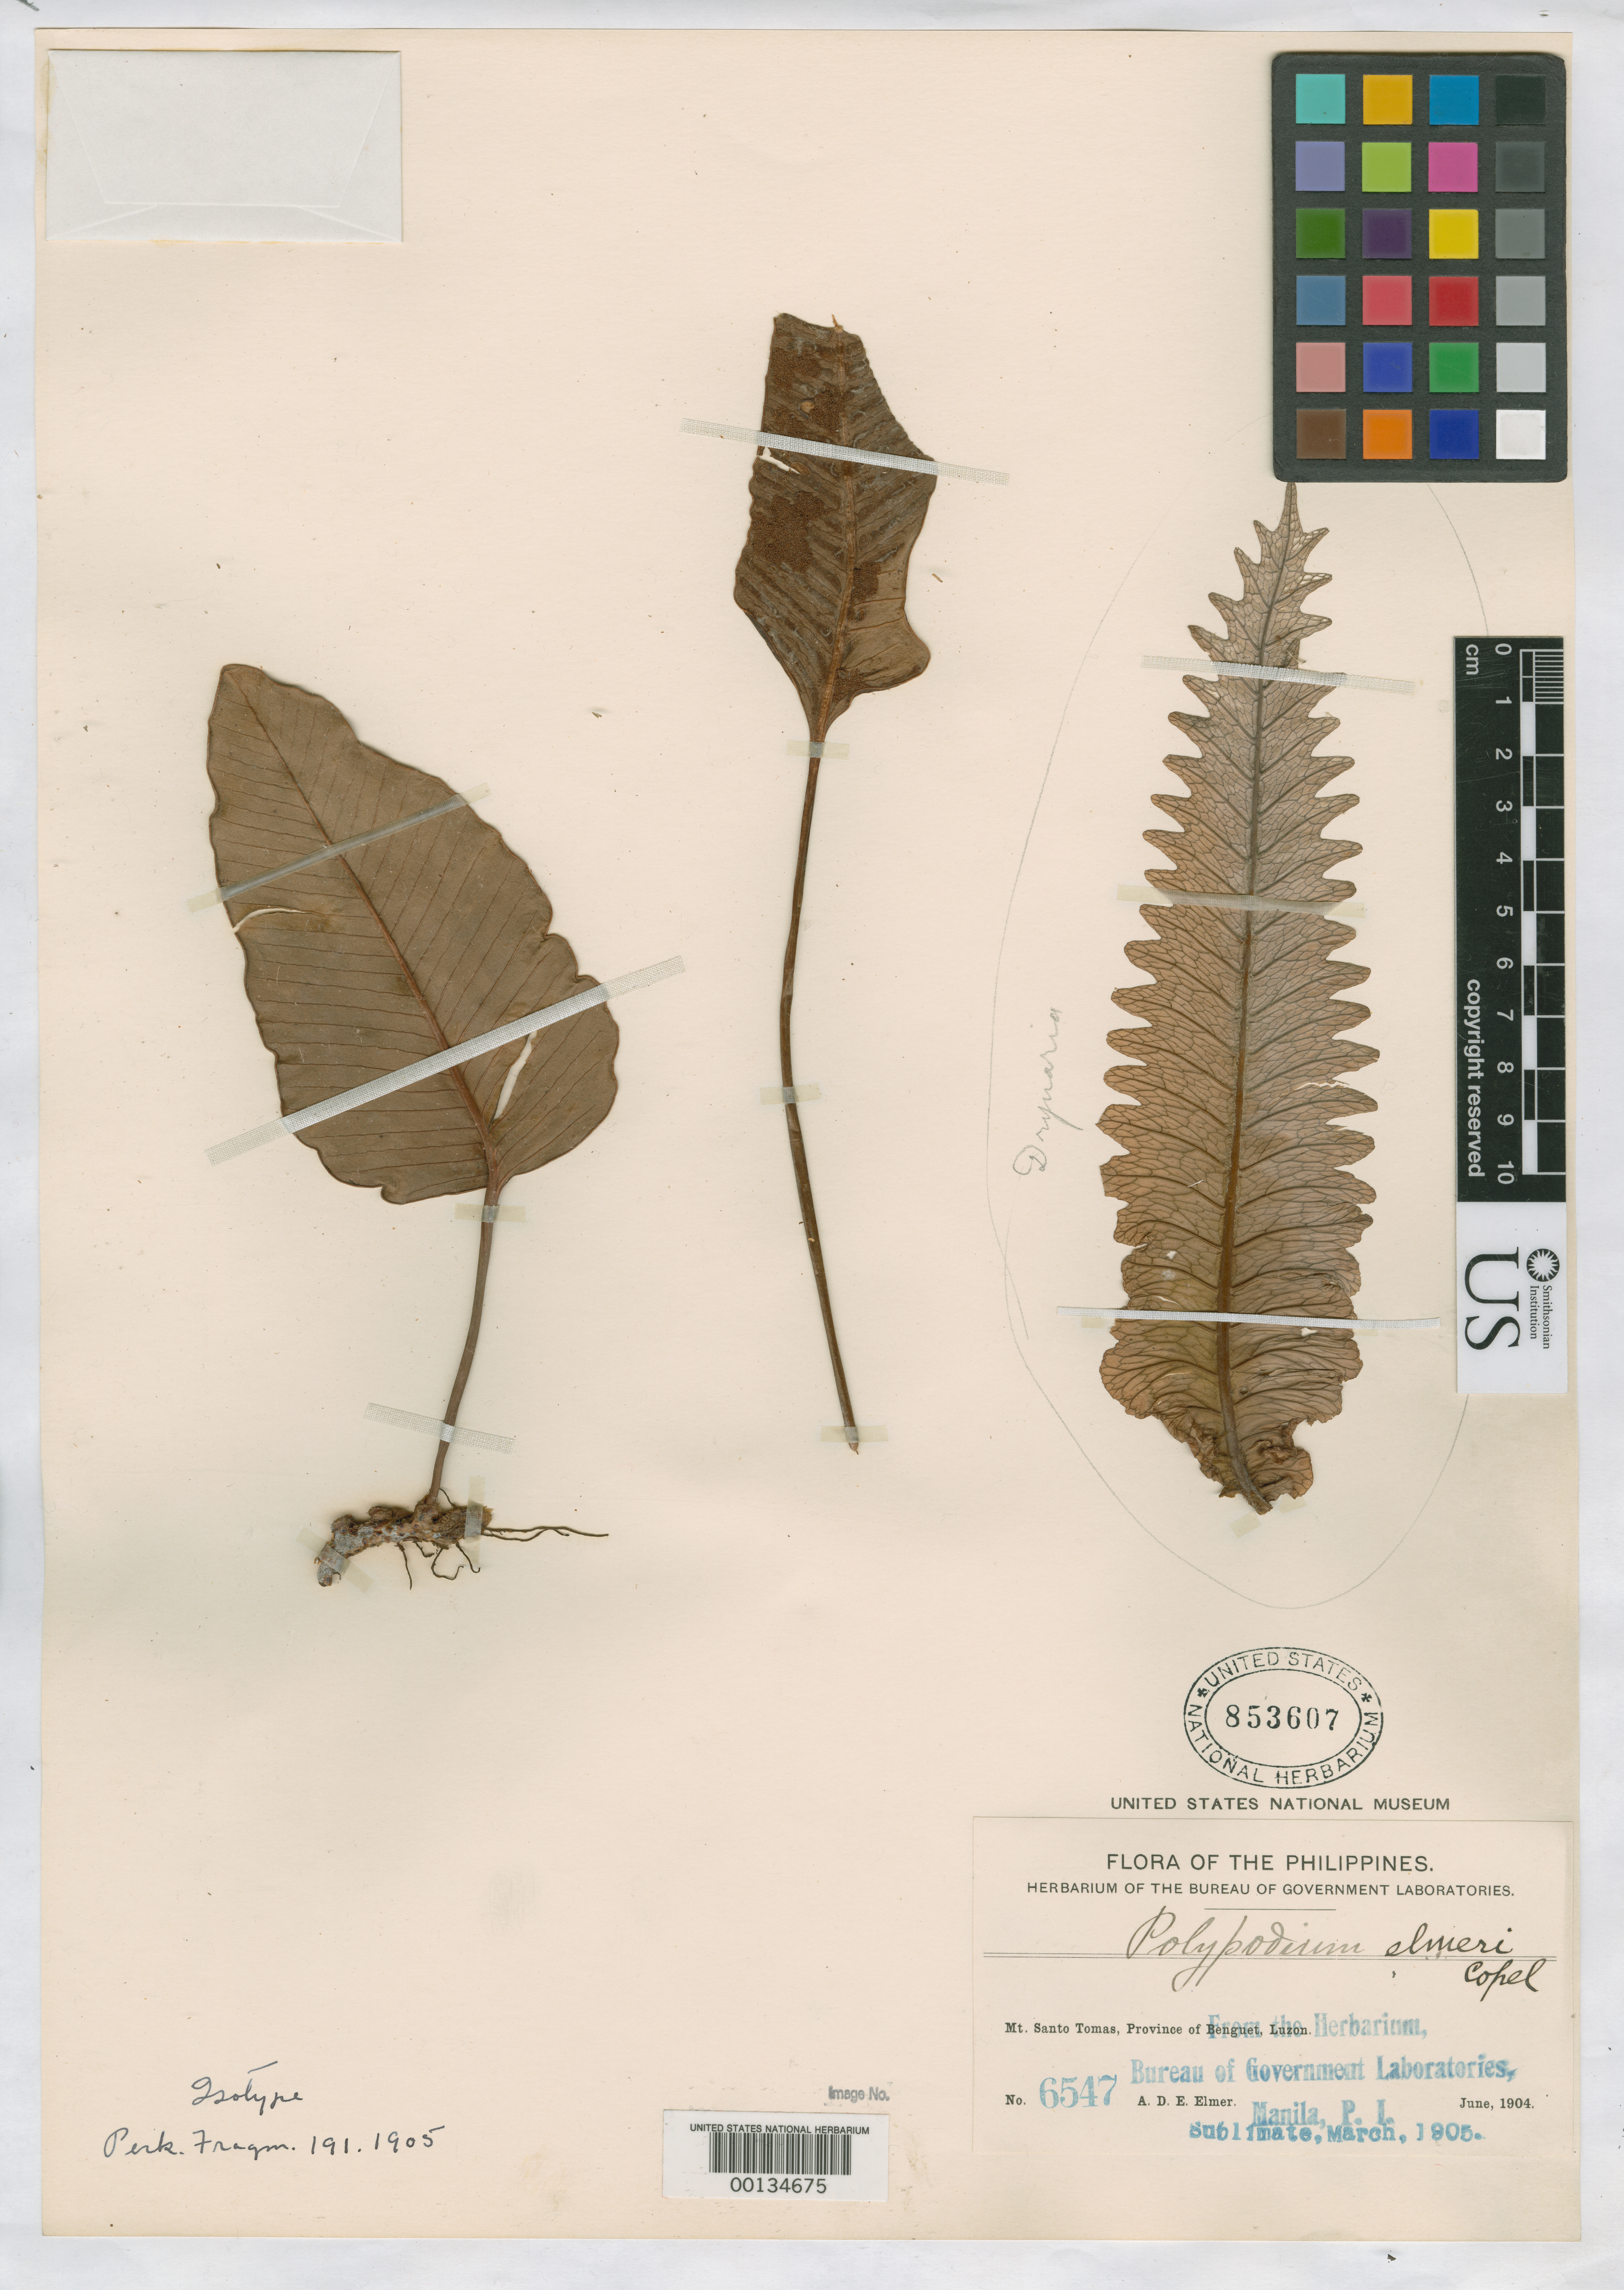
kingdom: Plantae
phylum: Tracheophyta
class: Polypodiopsida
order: Polypodiales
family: Polypodiaceae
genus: Polypodium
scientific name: Polypodium elmeri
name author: Copel. in Perkins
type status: Type Collection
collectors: A. D. E. Elmer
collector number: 6547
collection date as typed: Jun 1904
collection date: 1904-06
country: Philippines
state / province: Cordillera (Administrative Region)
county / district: Benguet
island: Luzon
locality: Mt. Santo Tomas.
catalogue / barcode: US 853607